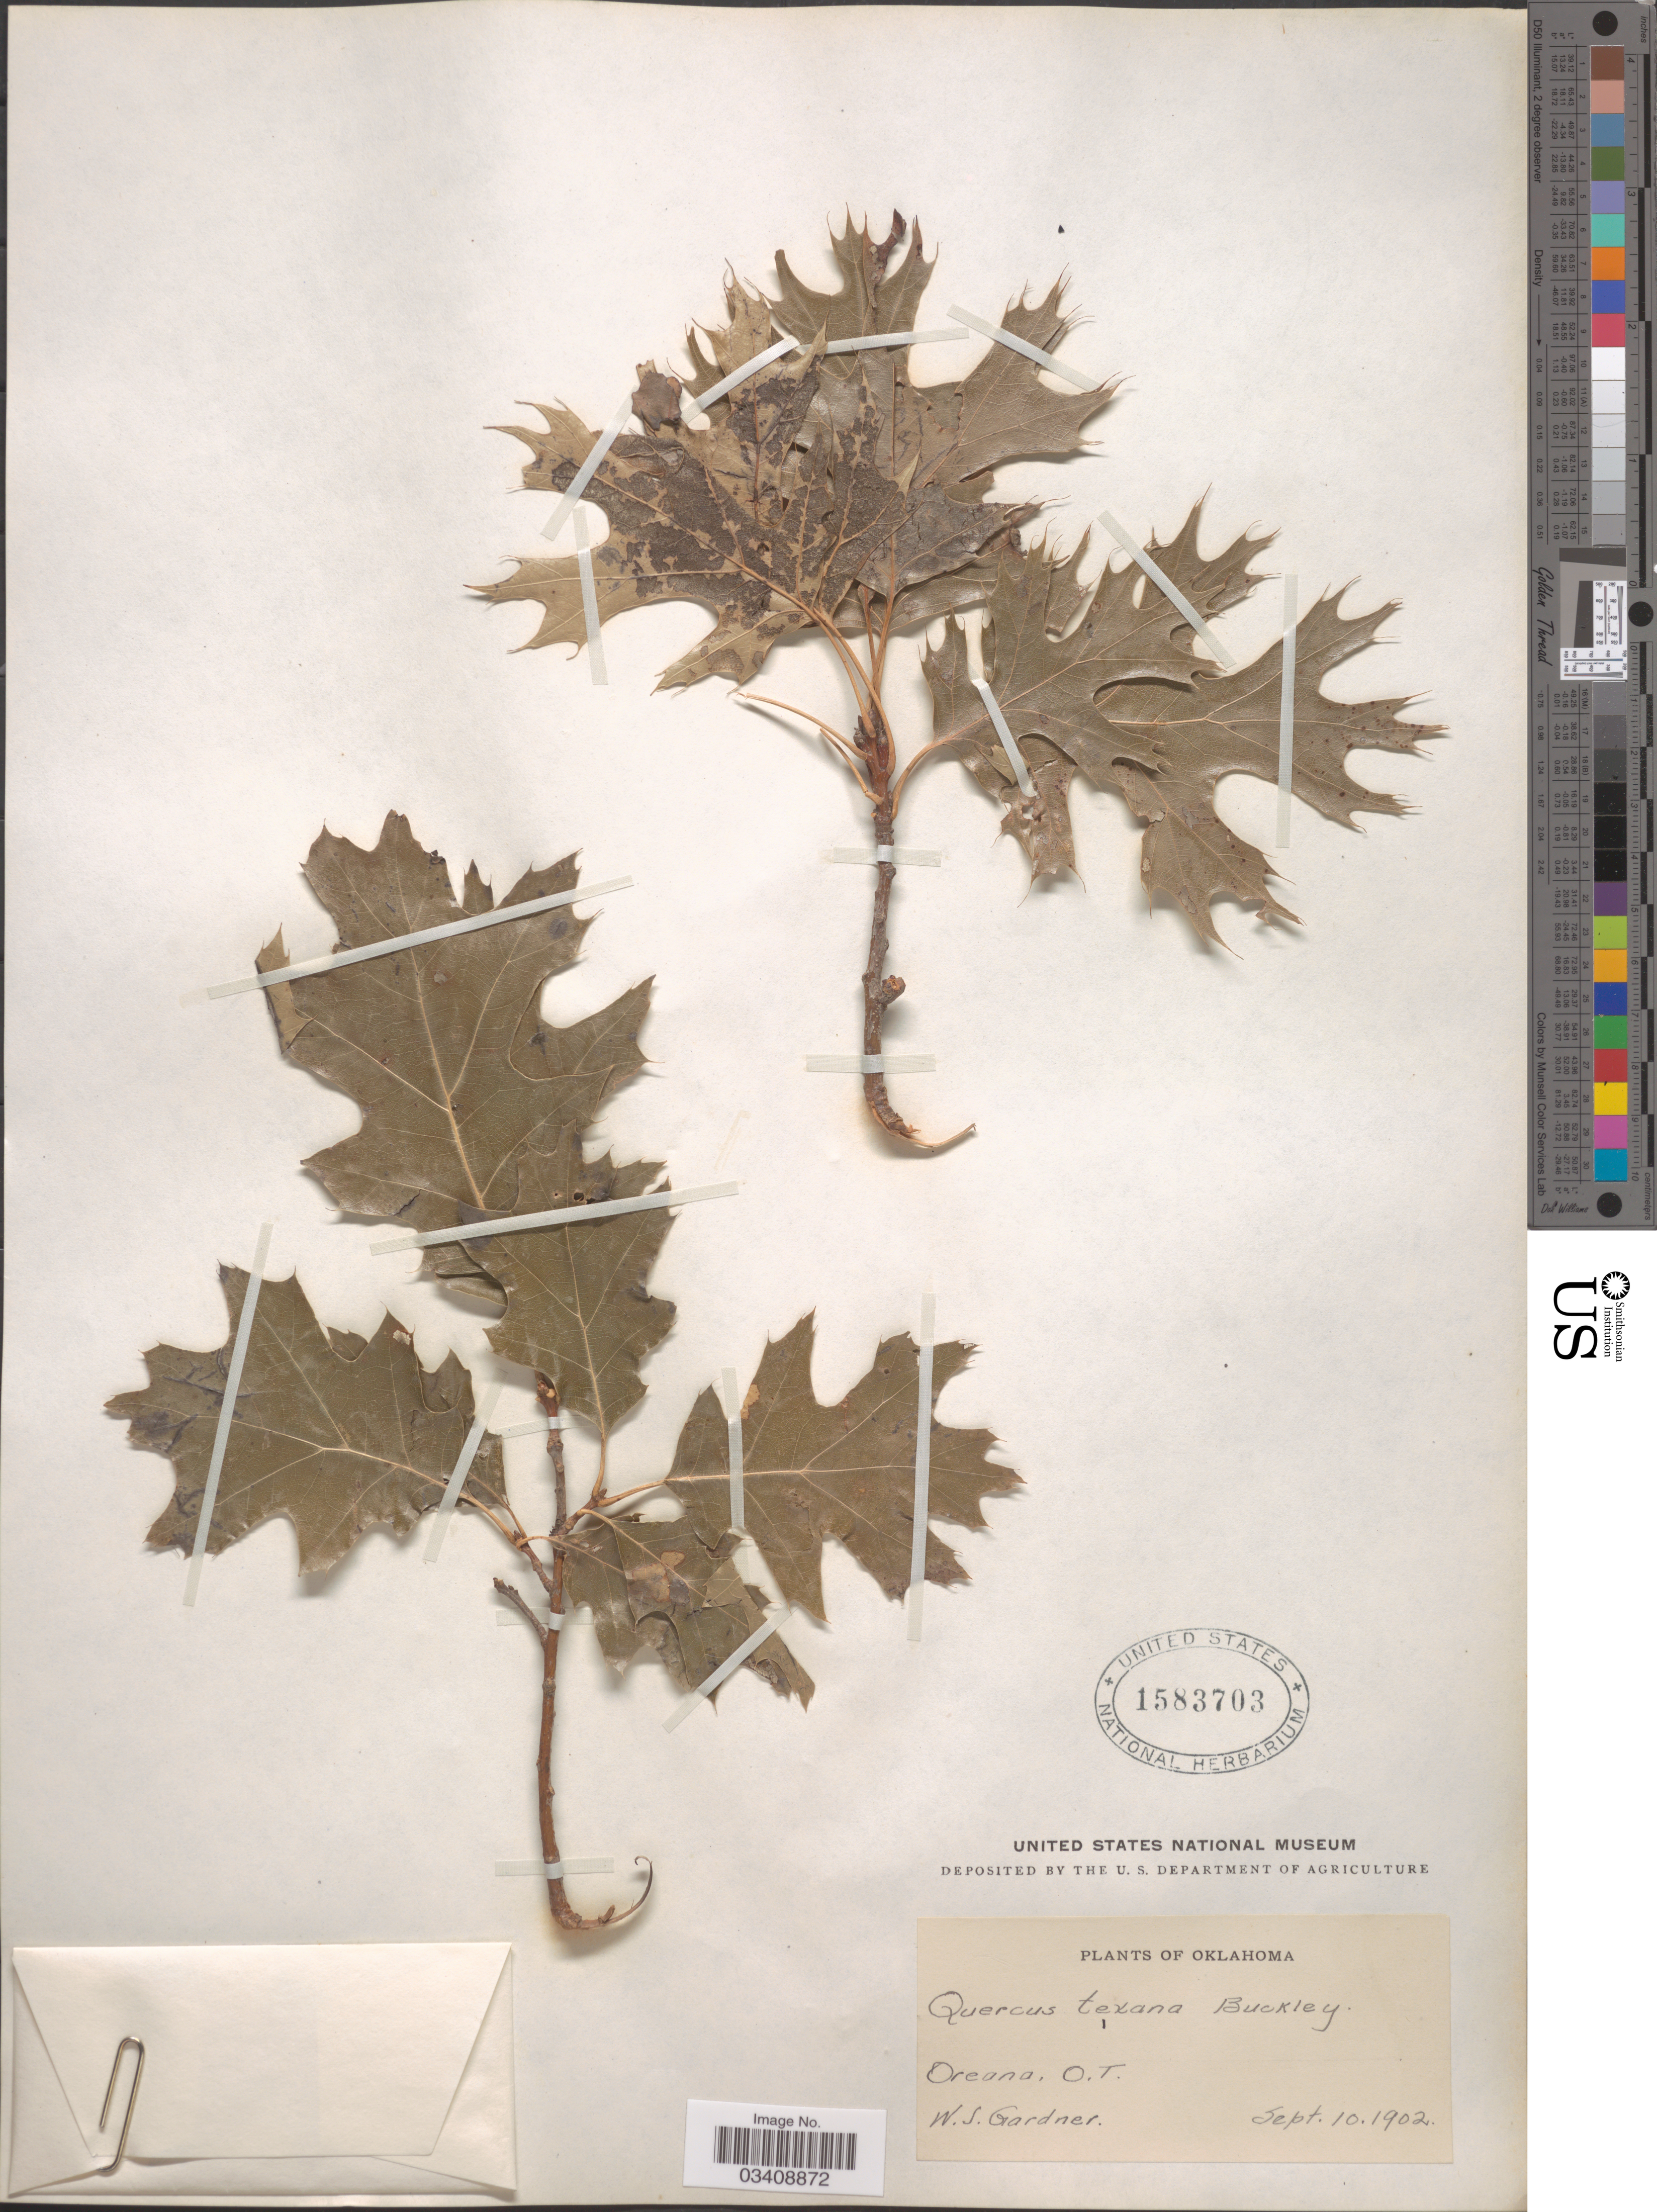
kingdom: Plantae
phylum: Tracheophyta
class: Magnoliopsida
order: Fagales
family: Fagaceae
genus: Quercus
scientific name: Quercus texana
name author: Buckley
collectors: W. Gardner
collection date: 1902-09-10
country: United States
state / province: Oklahoma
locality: Oreana, O. T.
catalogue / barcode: US 1583703